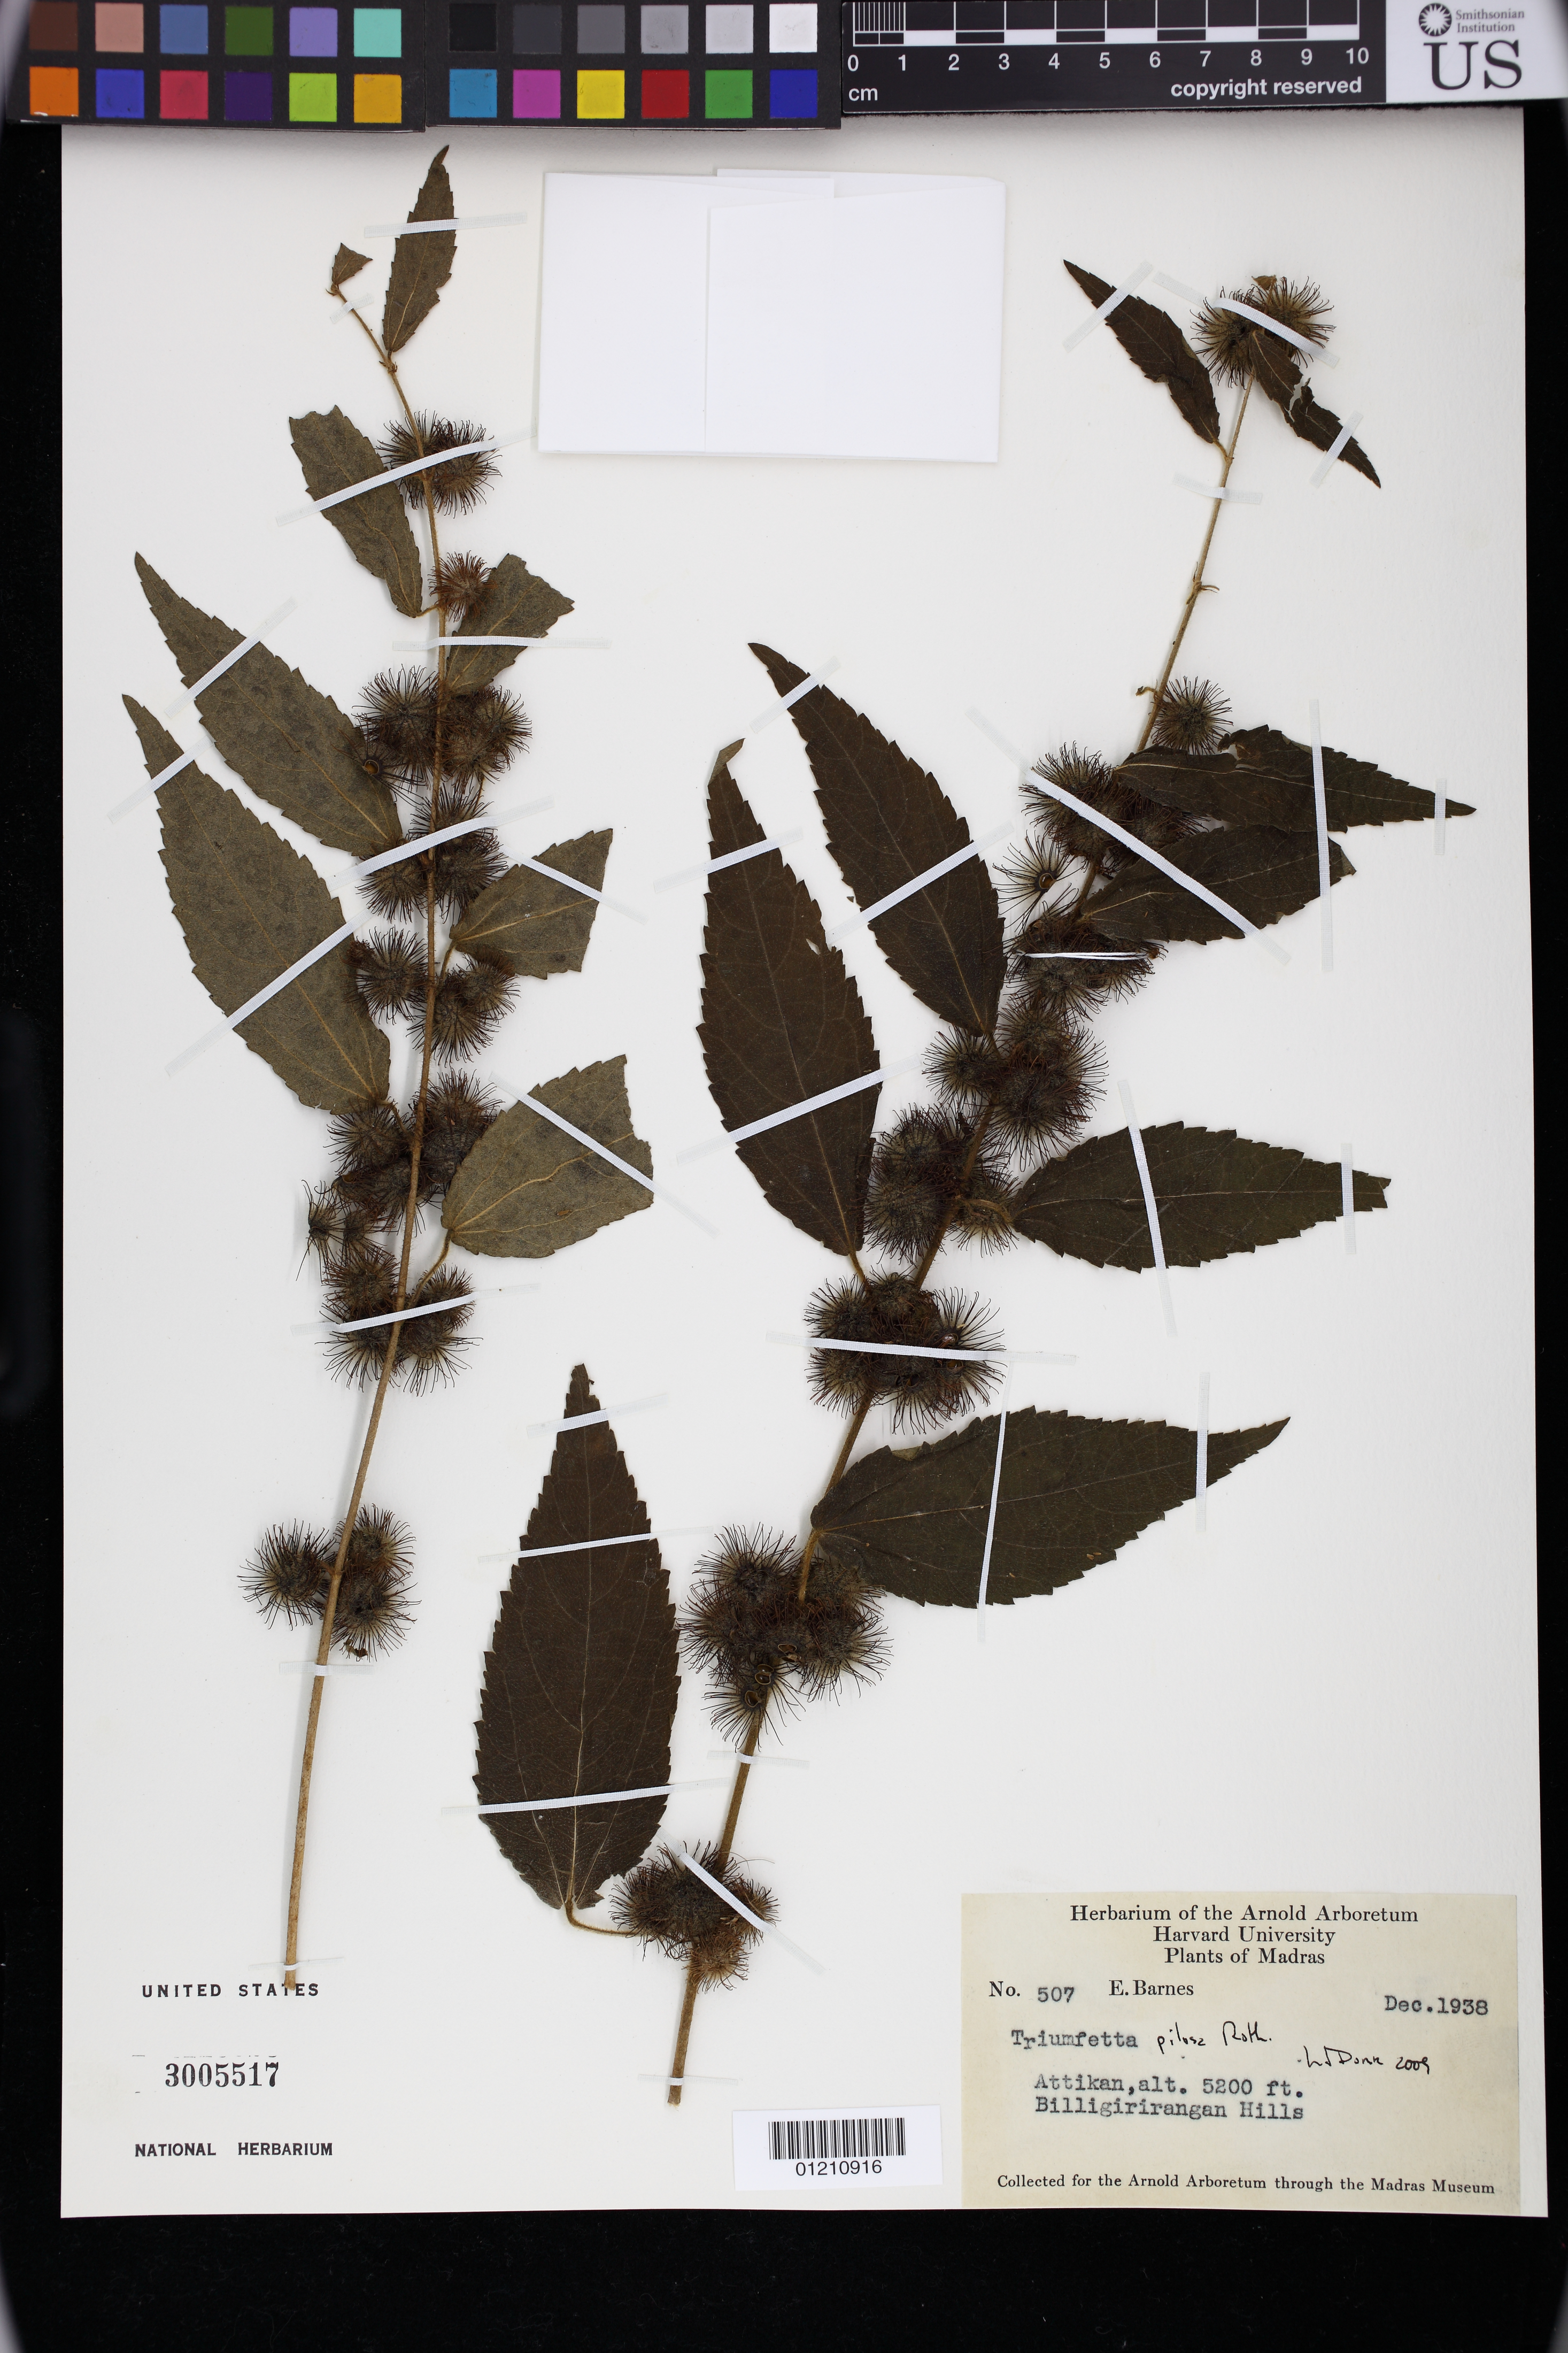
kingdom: Plantae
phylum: Tracheophyta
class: Magnoliopsida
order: Malvales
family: Malvaceae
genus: Triumfetta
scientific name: Triumfetta pilosa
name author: Roth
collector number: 507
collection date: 1938-12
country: India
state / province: Karnataka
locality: Attikan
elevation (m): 1585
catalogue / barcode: US 3005517